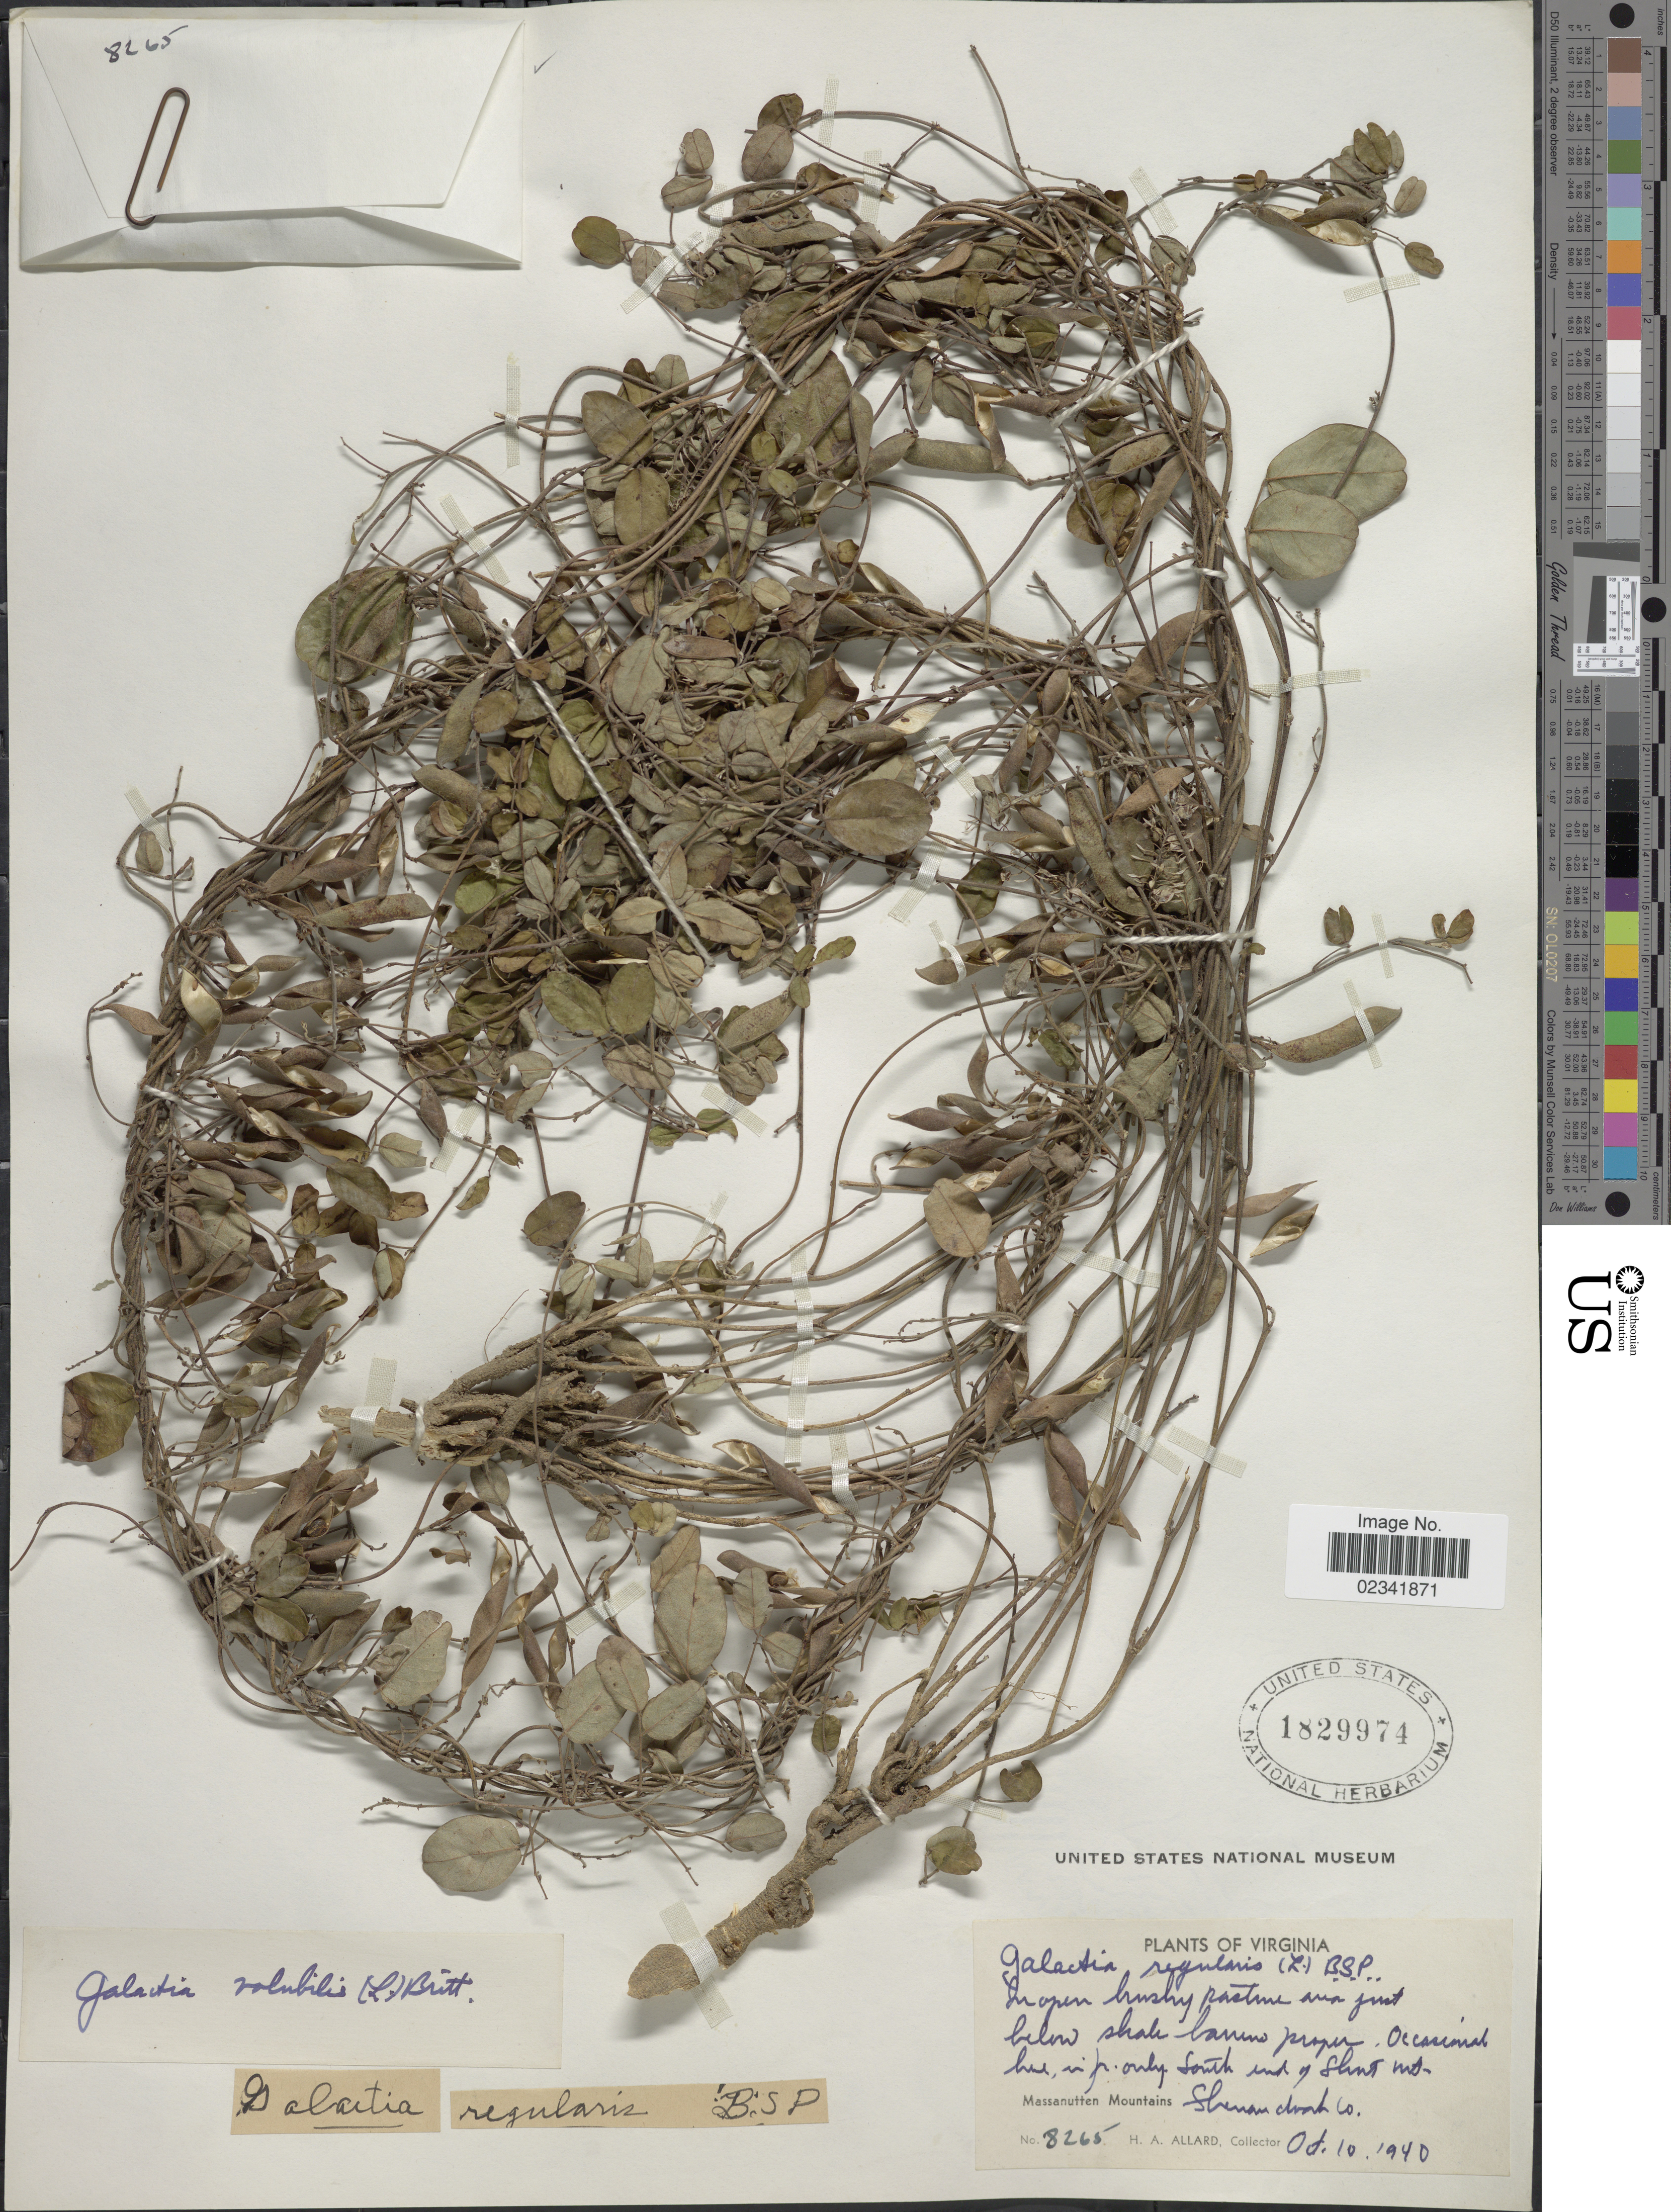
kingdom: Plantae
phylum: Tracheophyta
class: Magnoliopsida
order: Fabales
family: Fabaceae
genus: Galactia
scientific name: Galactia volubilis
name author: (L.) Britton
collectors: H. A. Allard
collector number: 8265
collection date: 1940-10-10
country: United States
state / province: Virginia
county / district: Shenandoah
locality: Massanutten Mountains, Shenandoah Co.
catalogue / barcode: US 1829974